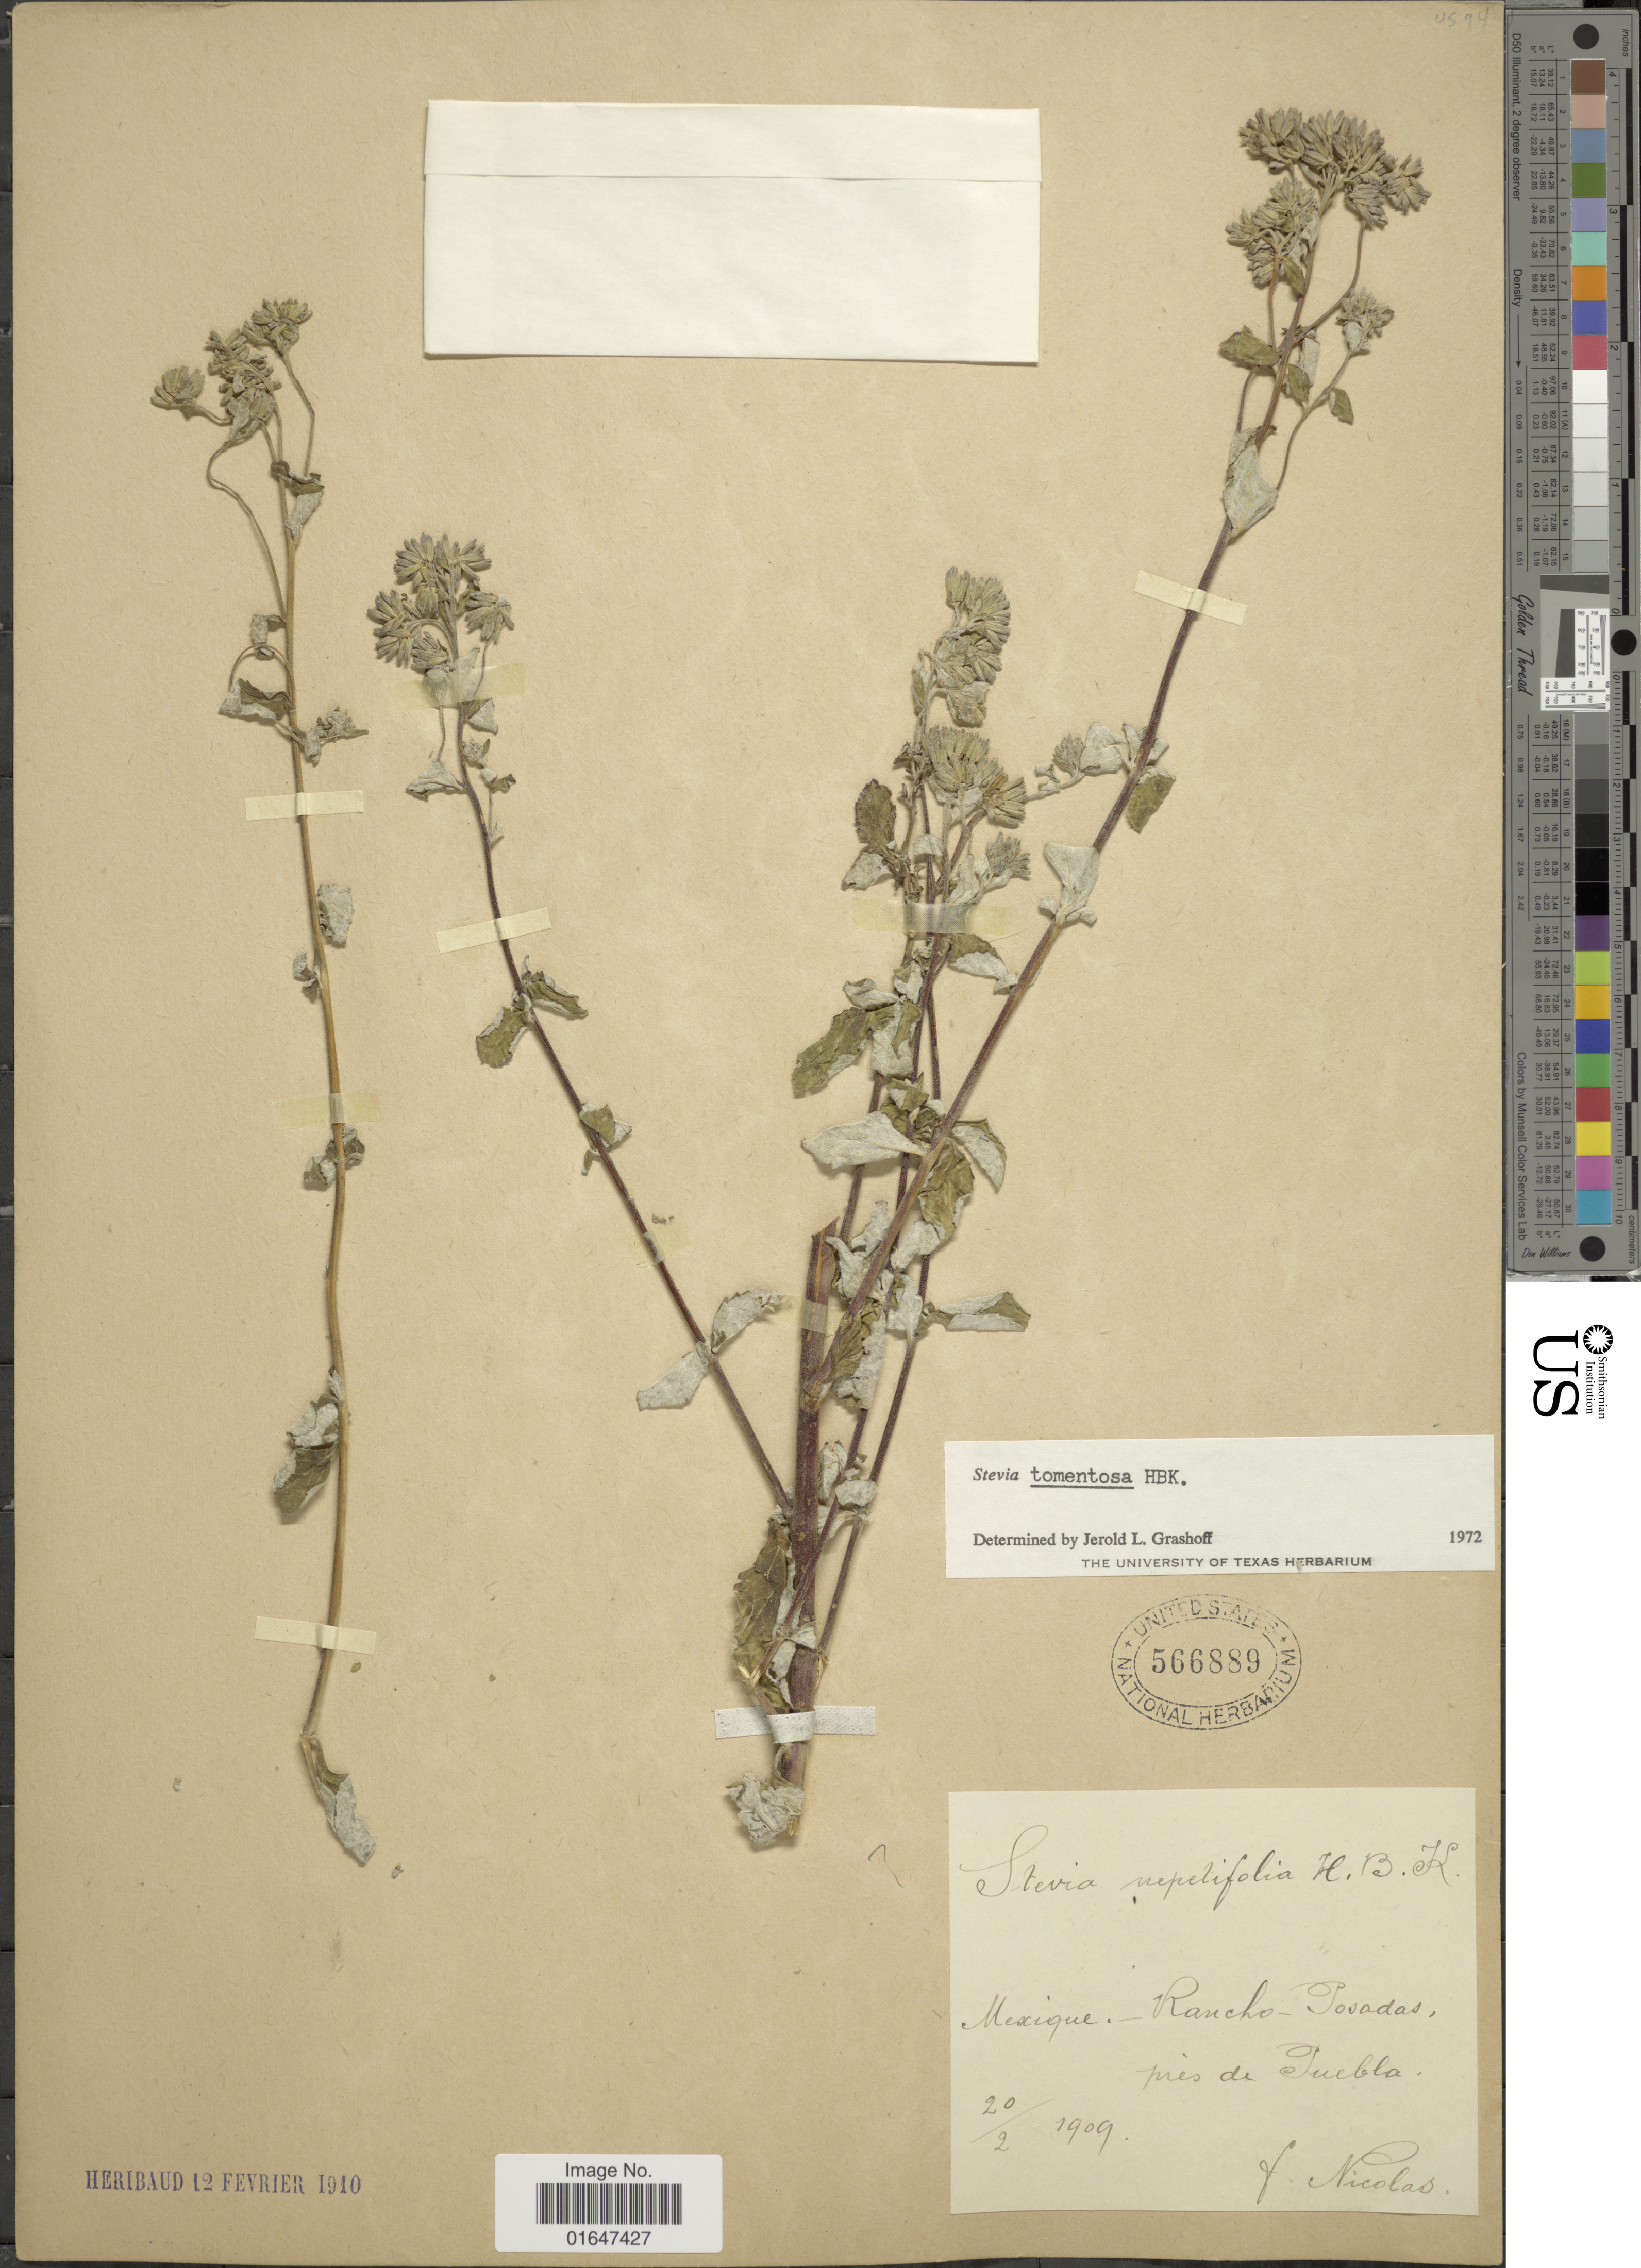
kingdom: Plantae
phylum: Tracheophyta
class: Magnoliopsida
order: Asterales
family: Asteraceae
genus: Stevia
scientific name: Stevia tomentosa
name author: Kunth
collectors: F. Nicolas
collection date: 1909-02-20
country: Mexico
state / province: Puebla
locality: Mexique, Rancho Posadas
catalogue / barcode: US 566889